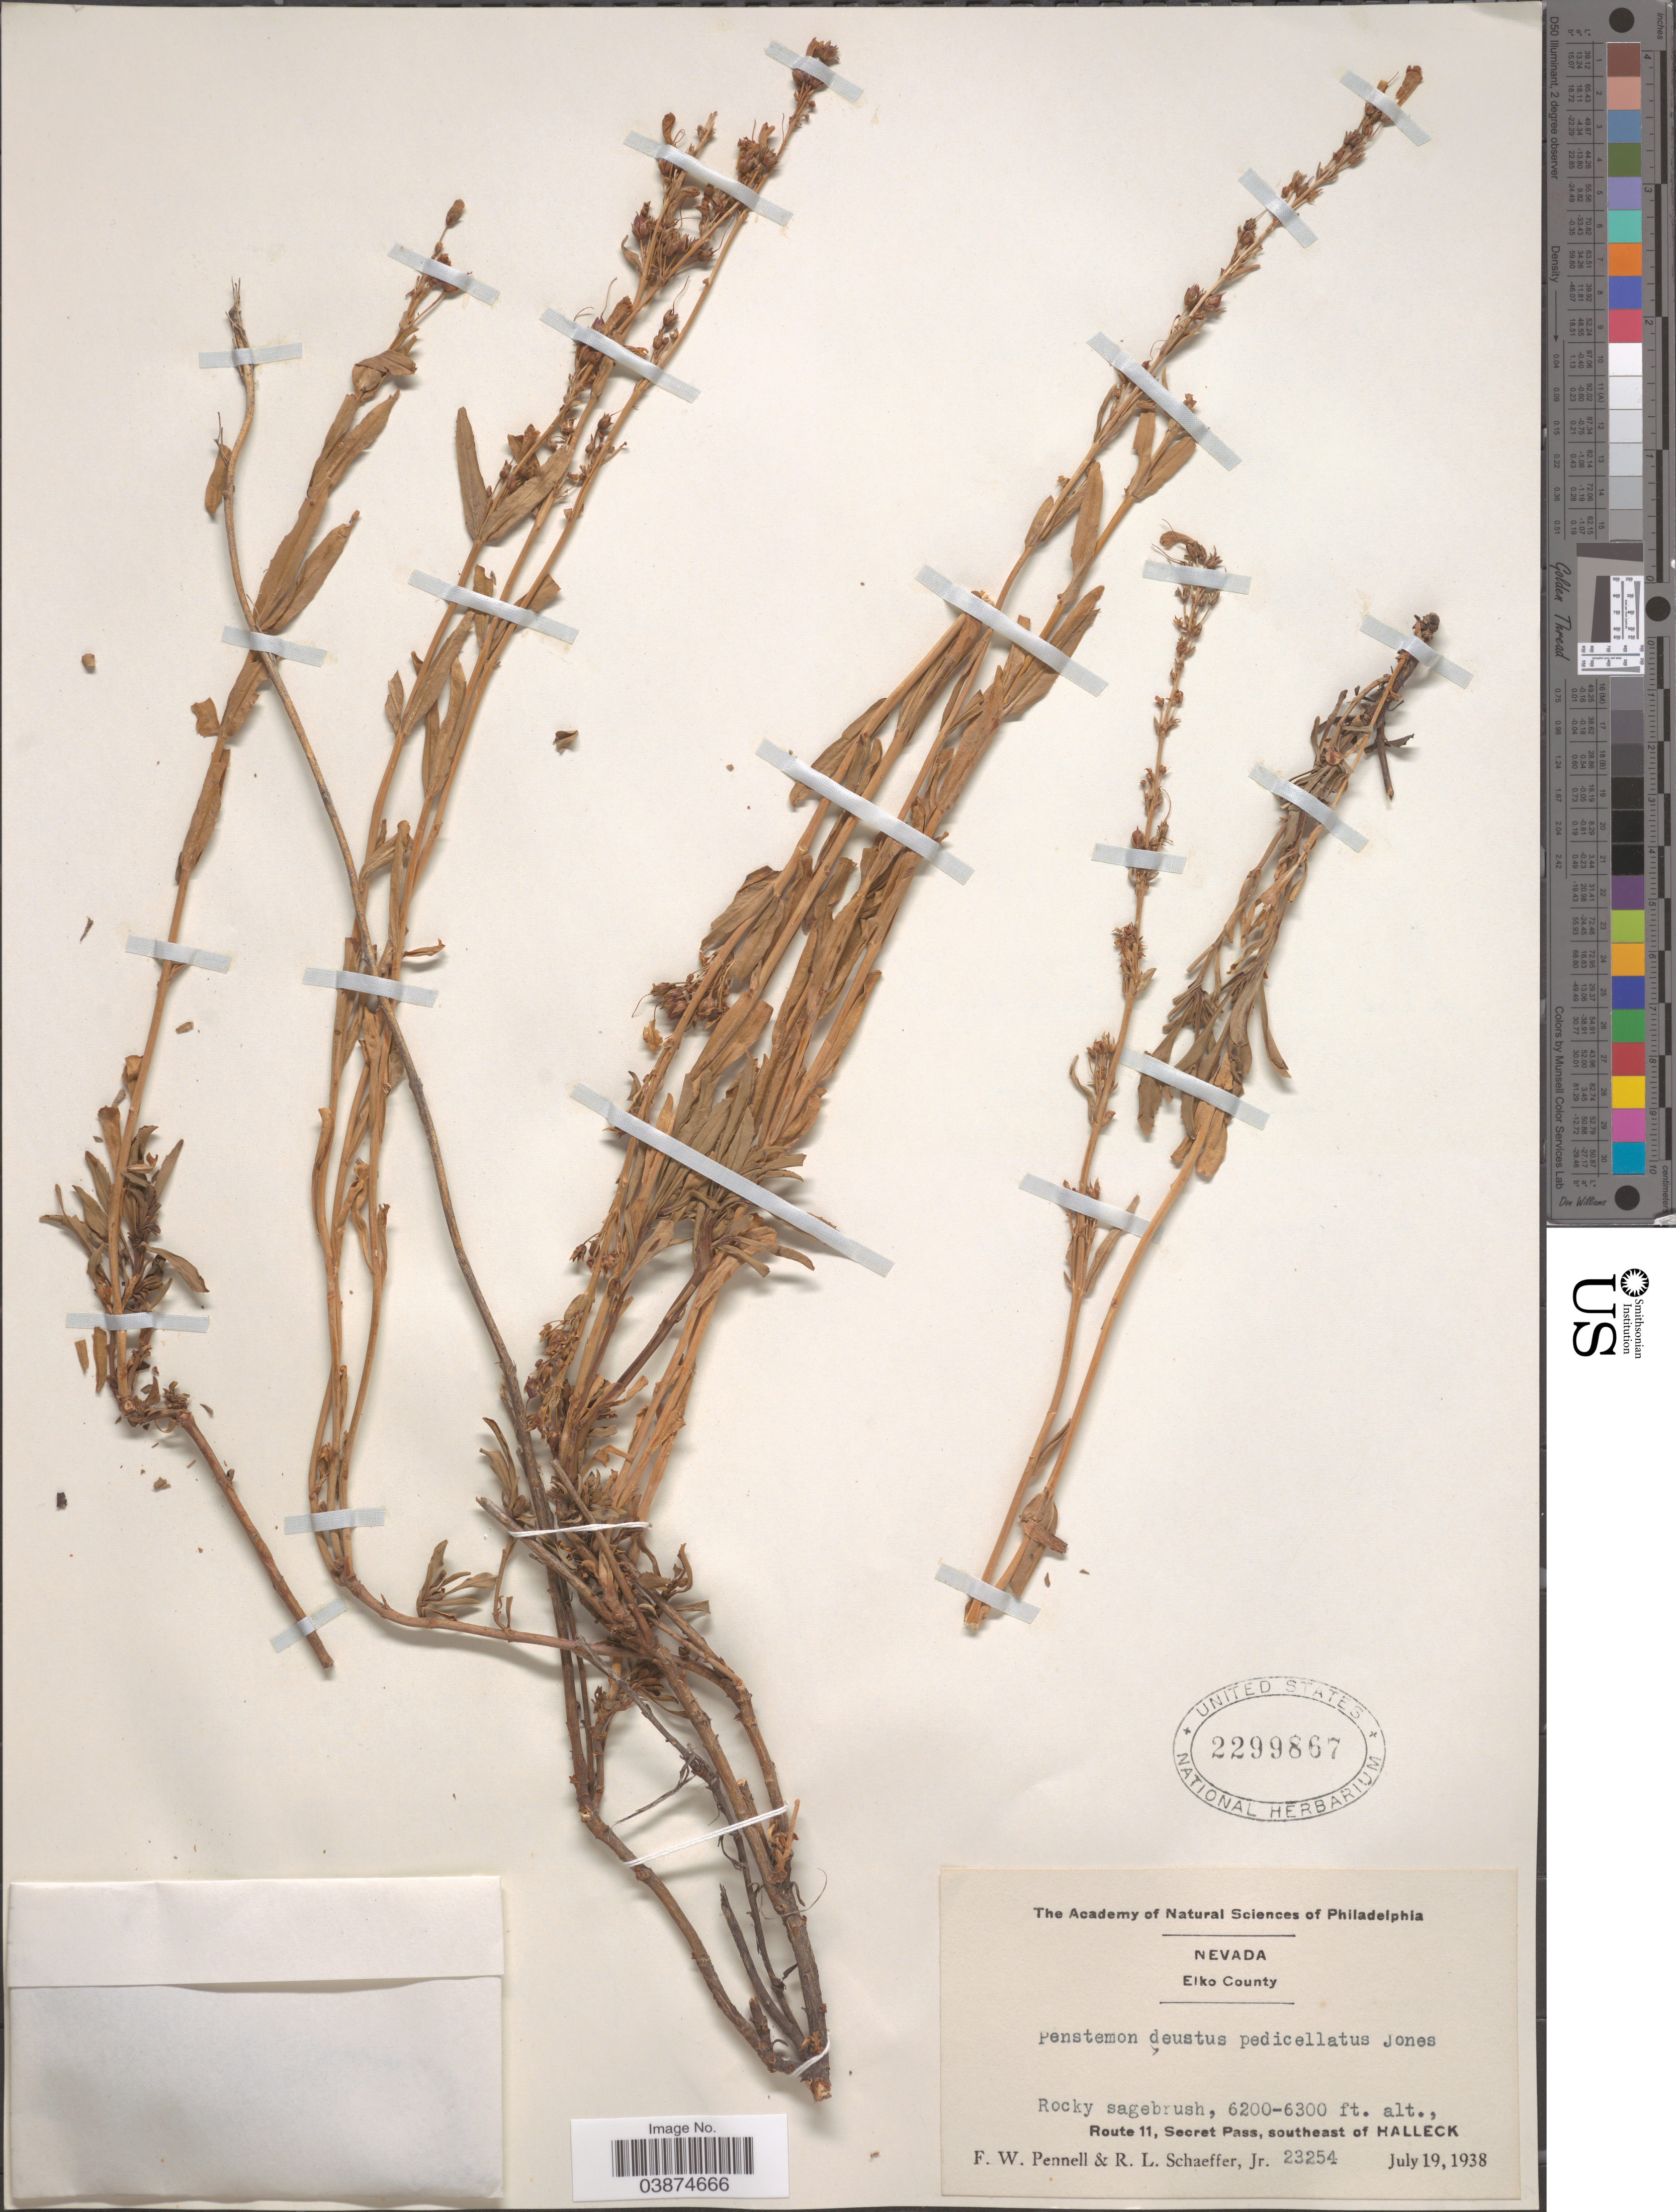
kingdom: Plantae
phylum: Tracheophyta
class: Magnoliopsida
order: Lamiales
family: Plantaginaceae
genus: Penstemon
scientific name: Penstemon deustus var. pedicellatus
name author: M.E. Jones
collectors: F. W. Pennell & R. L. Schaeffer Jr.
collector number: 23254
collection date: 1938-07-19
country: United States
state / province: Nevada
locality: Elko County. Route 11, Secret Pass, southeast of Halleck.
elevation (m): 1890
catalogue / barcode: US 2299867